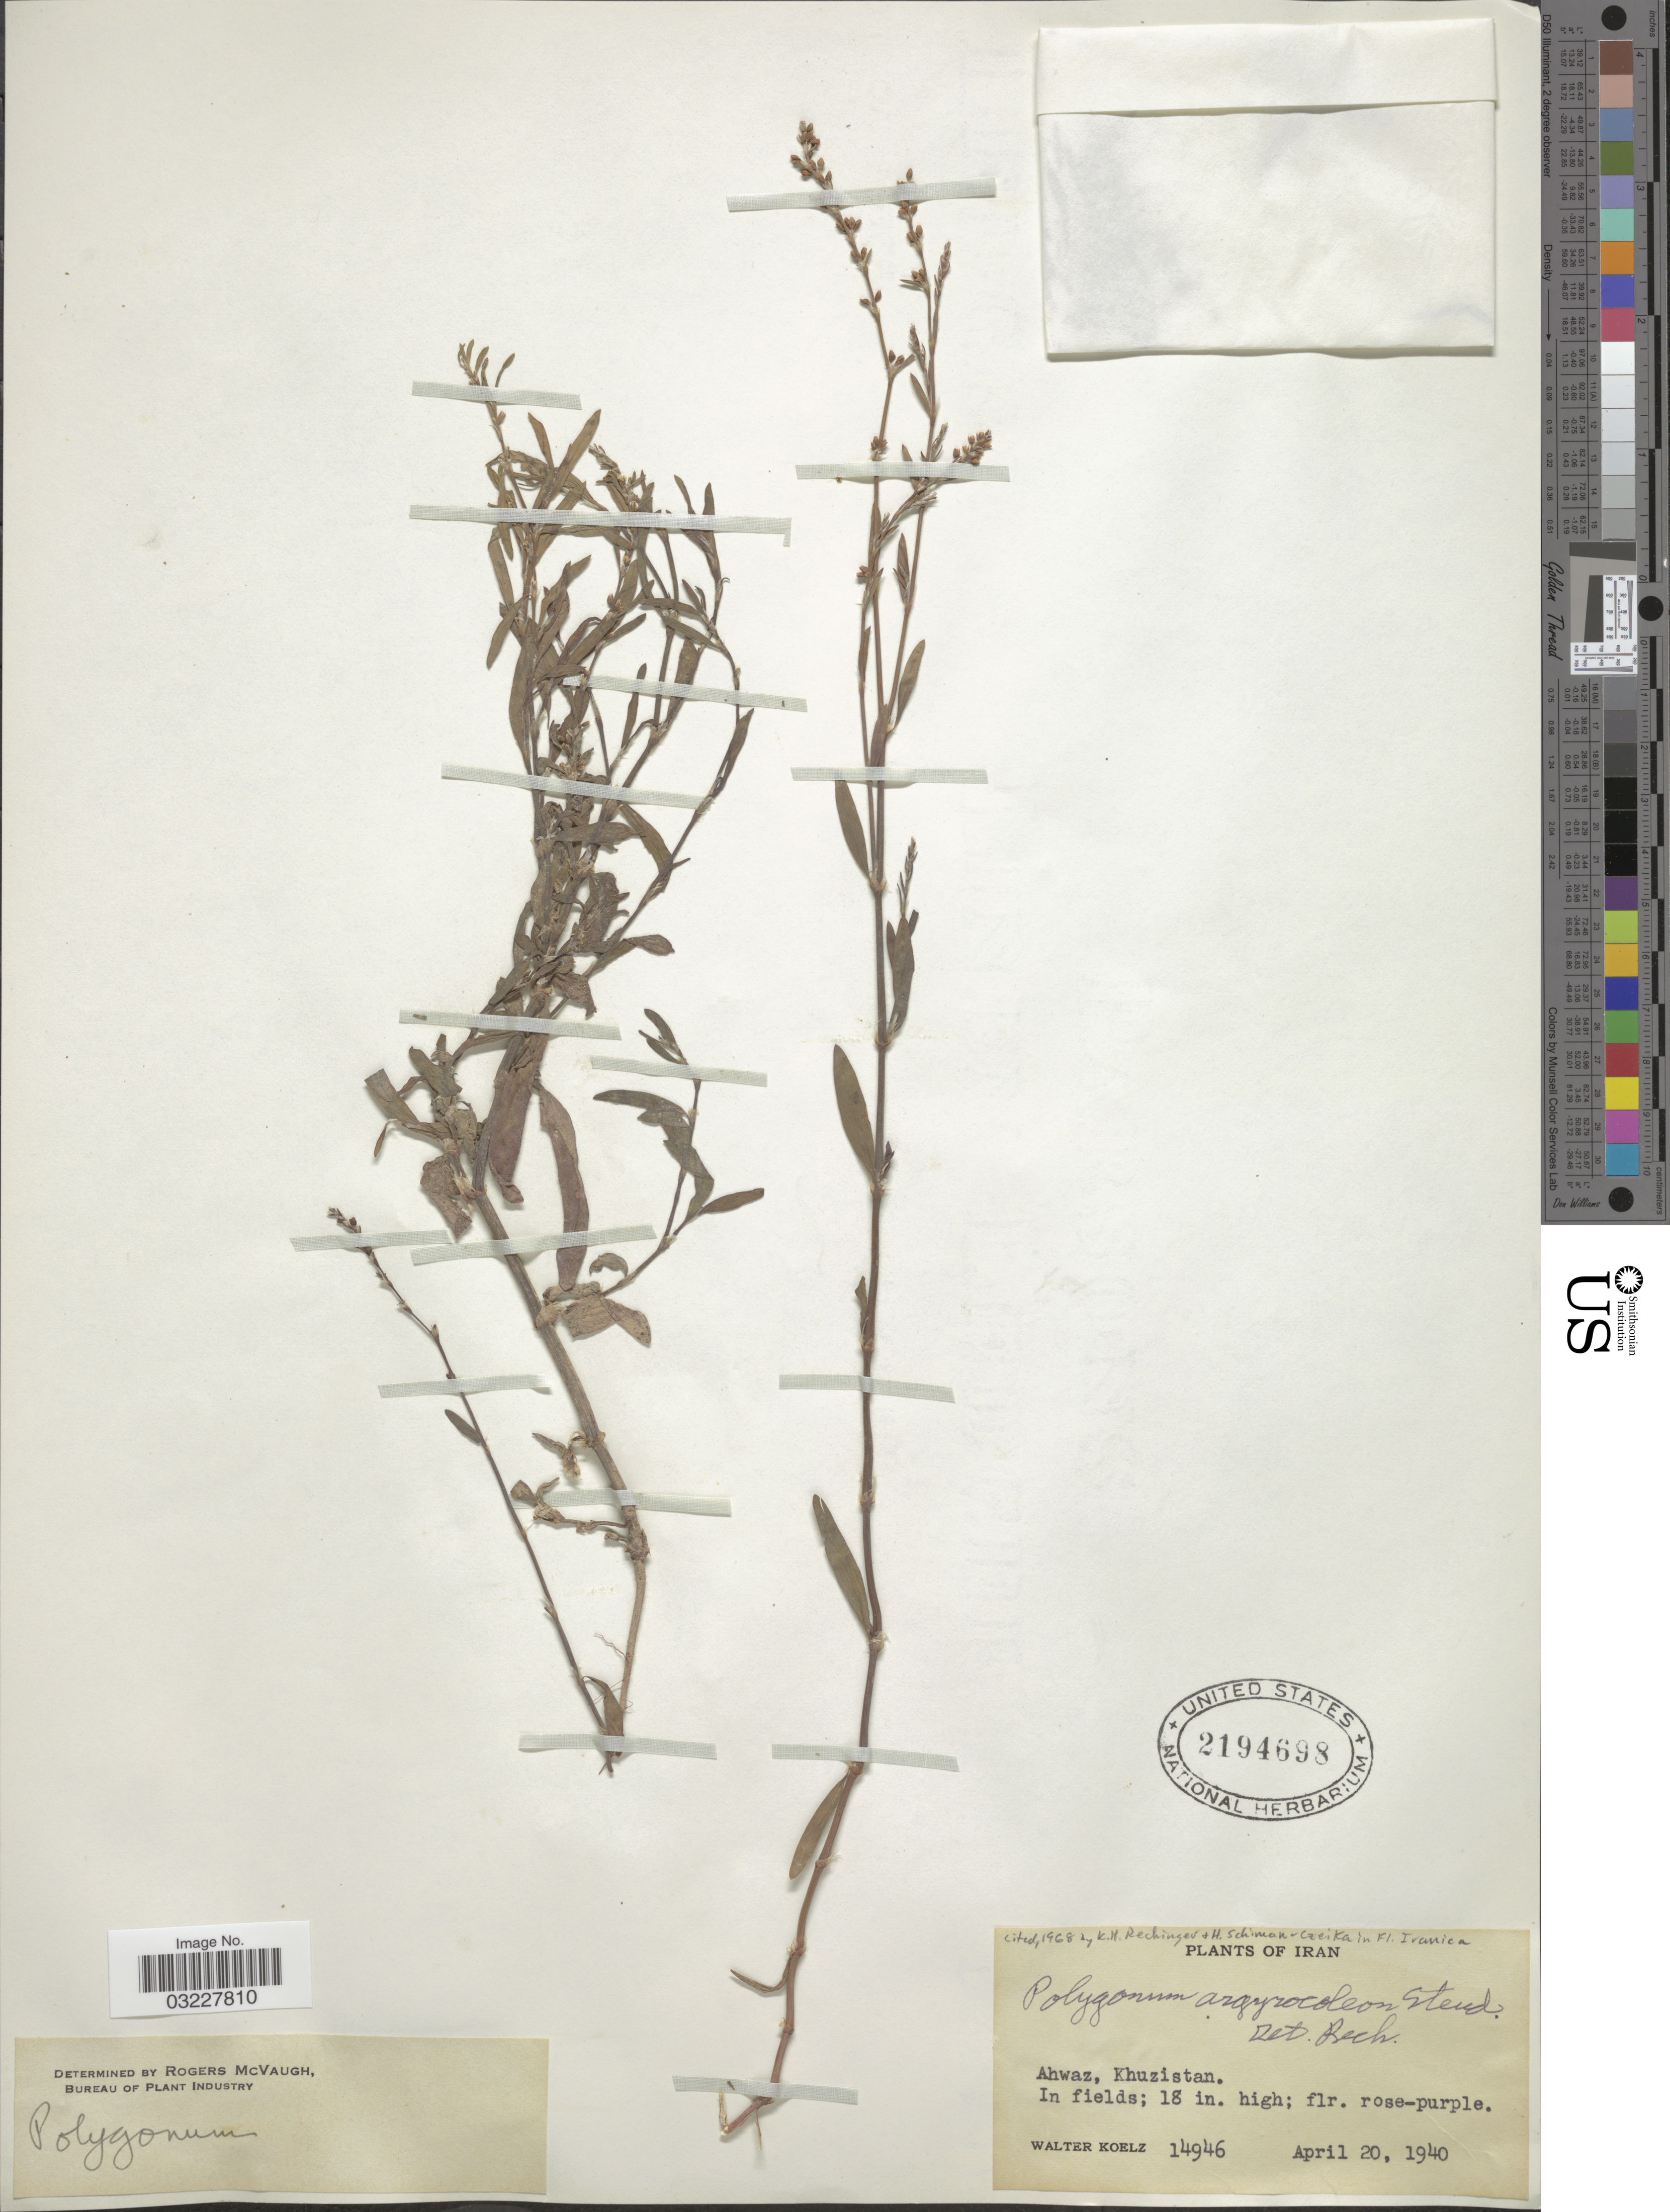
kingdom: Plantae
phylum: Tracheophyta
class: Magnoliopsida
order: Caryophyllales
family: Polygonaceae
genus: Polygonum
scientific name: Polygonum argyrocoleon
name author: Steud. ex Kunze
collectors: W. N. Koelz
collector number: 14946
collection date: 1940-04-20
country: Iran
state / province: Khuzestan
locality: Ahwaz, Khuzistan.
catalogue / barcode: US 2194698